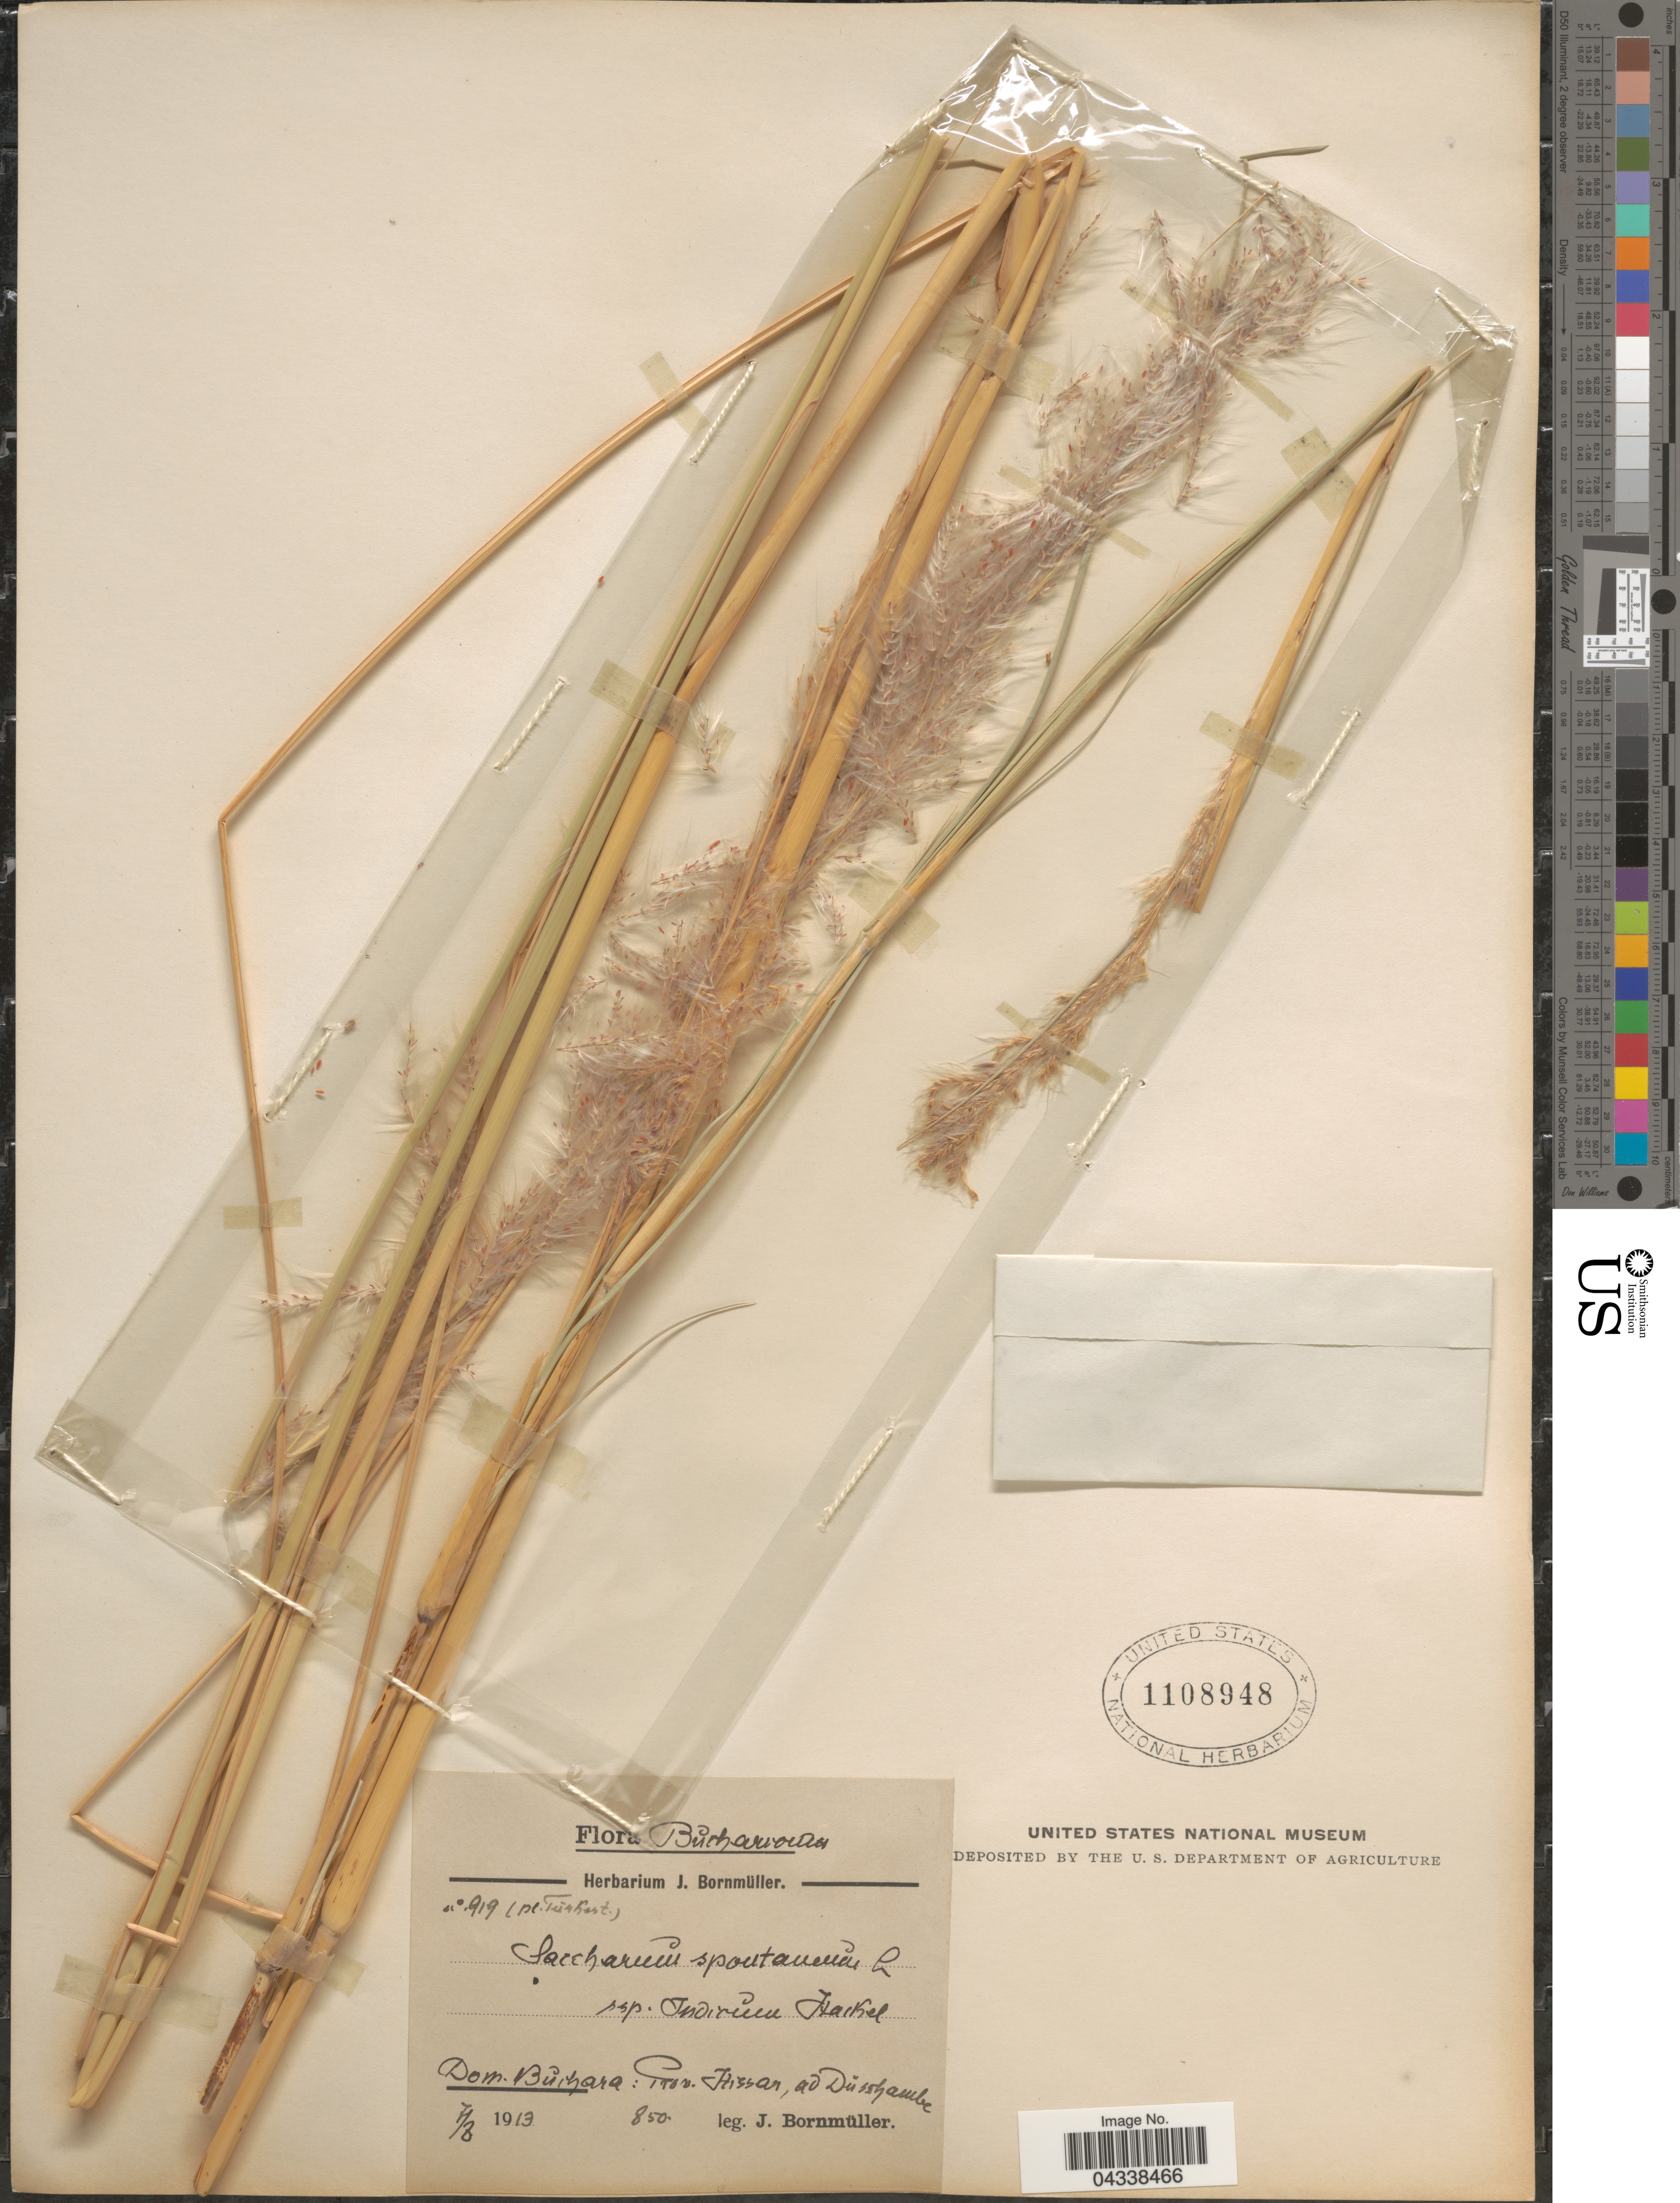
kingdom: Plantae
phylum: Tracheophyta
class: Liliopsida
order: Poales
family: Poaceae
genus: Saccharum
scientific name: Saccharum spontaneum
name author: L.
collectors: J. Bornmüller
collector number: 919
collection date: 1913-08-07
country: Uzbekistan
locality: Bucharianum. Dom. Buchara: Prov. Hissar, ad Dusshambe.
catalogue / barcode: US 1108948